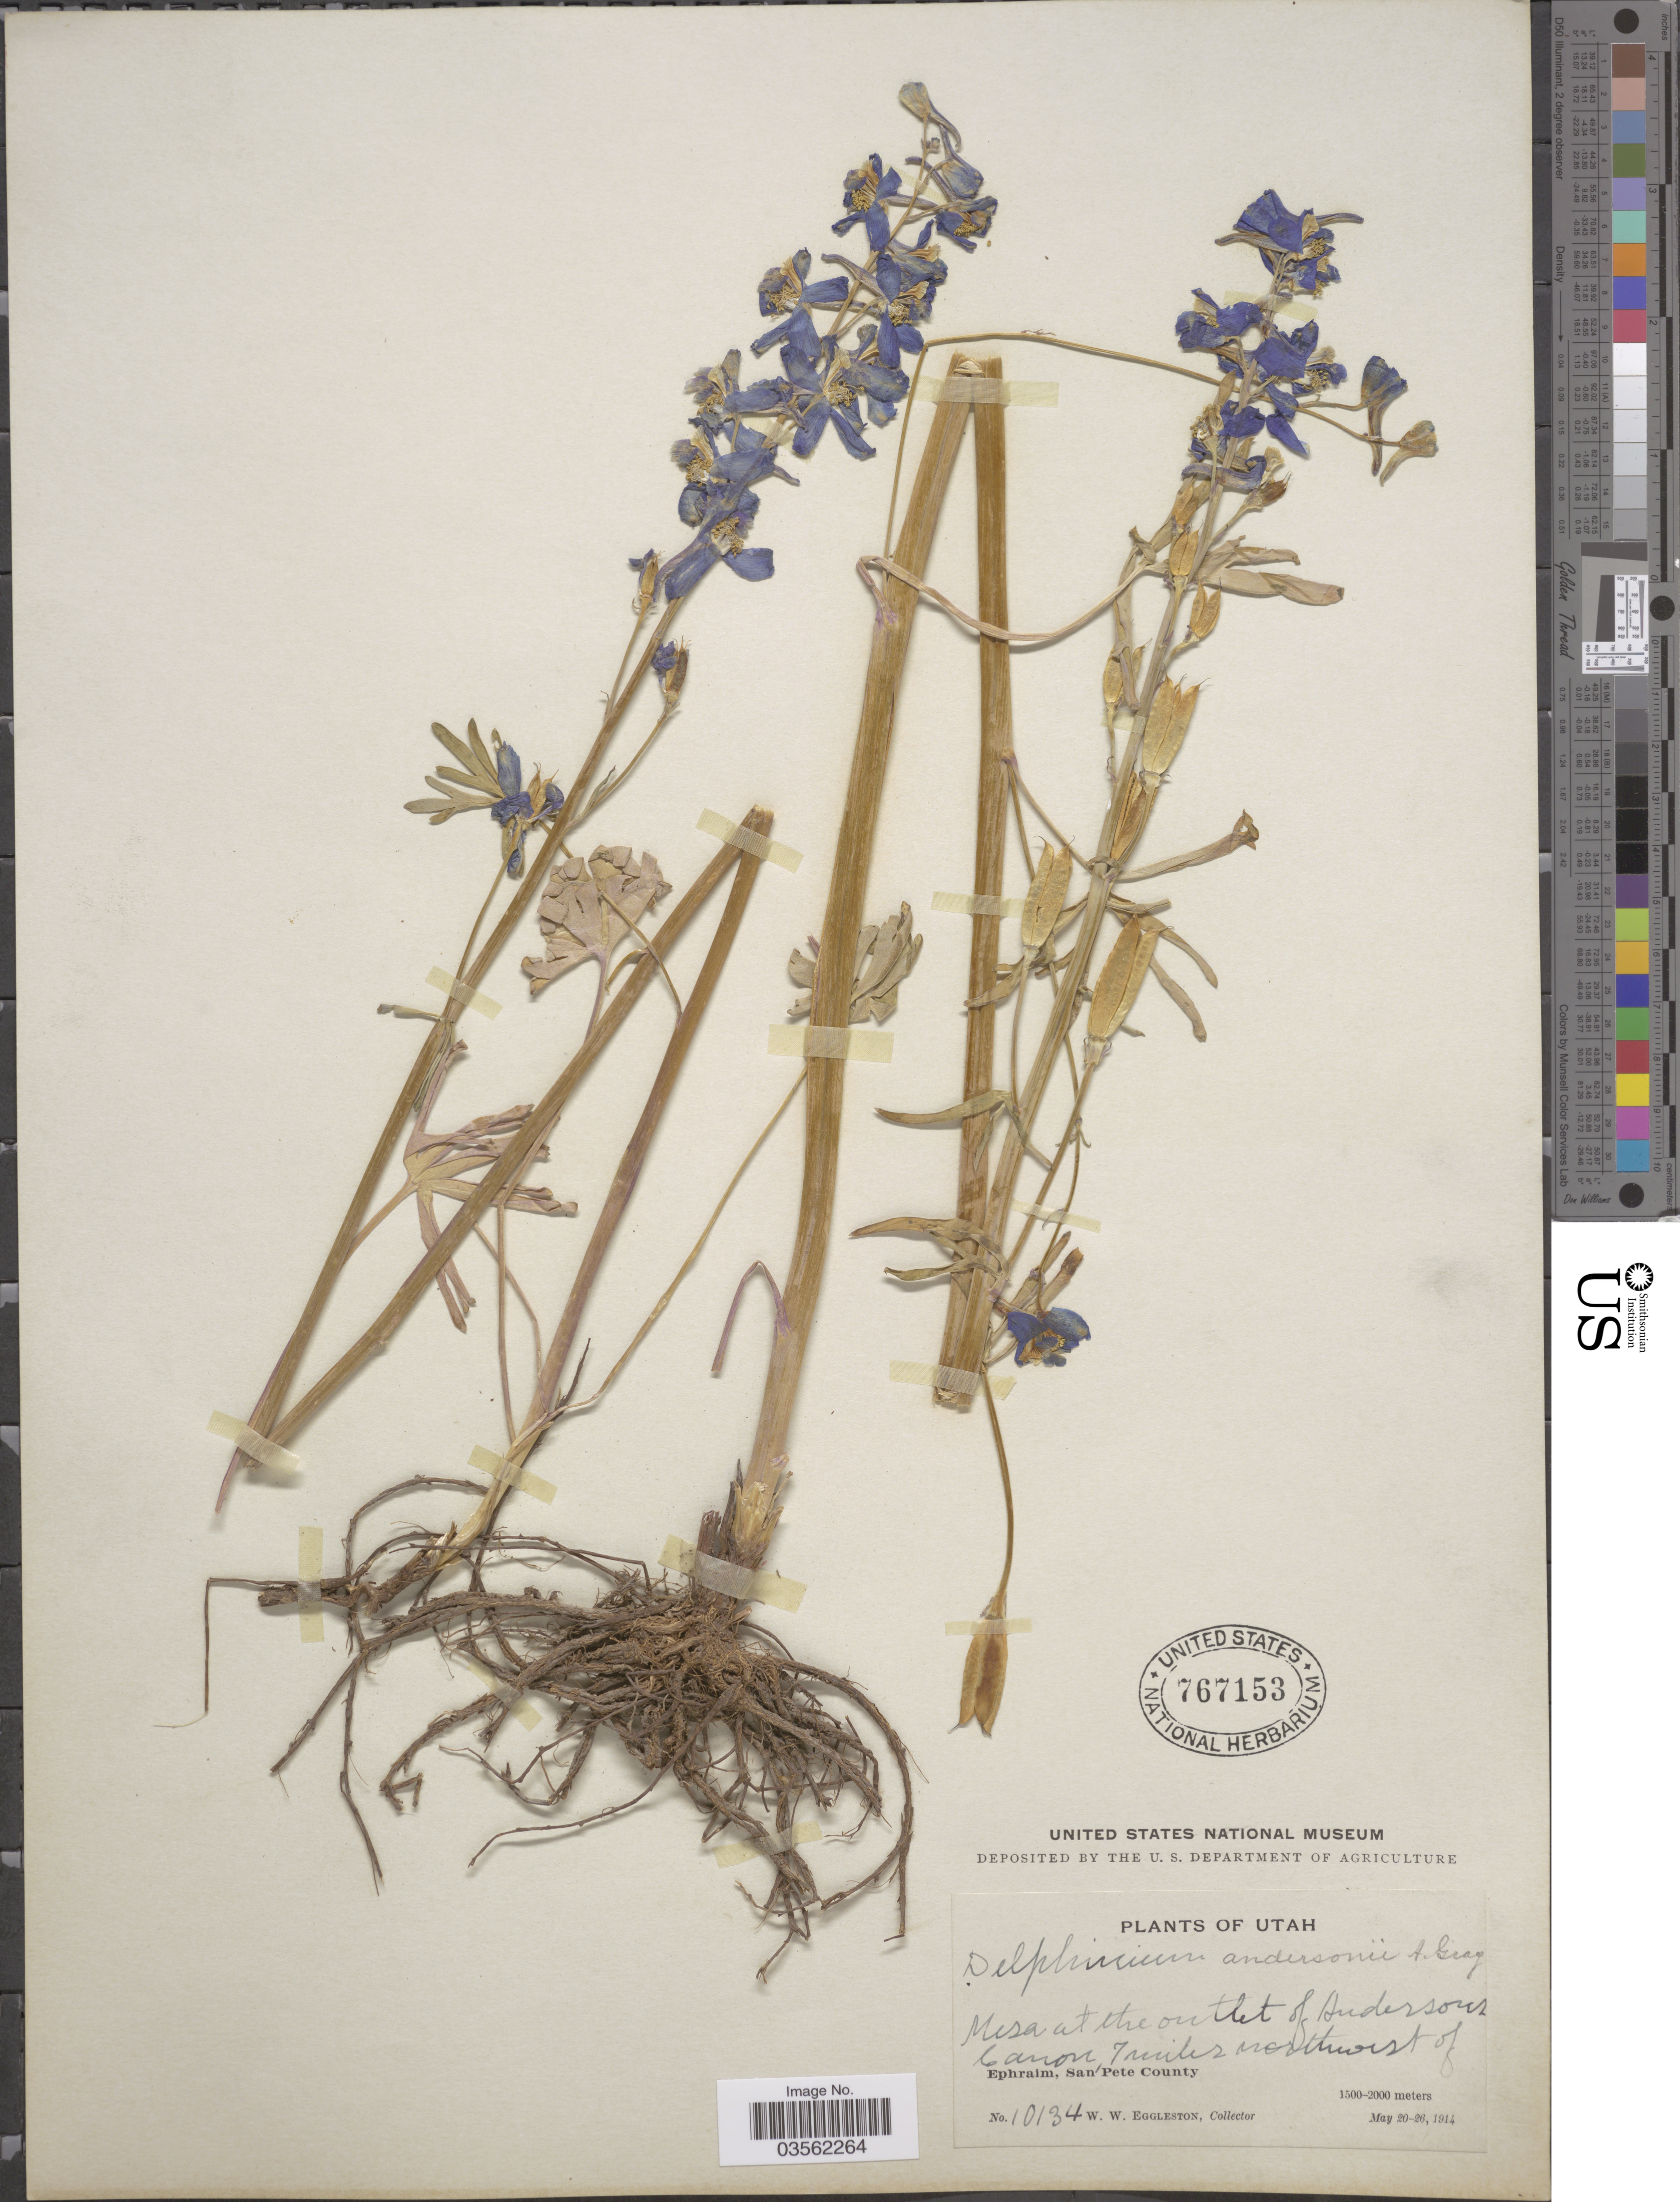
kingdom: Plantae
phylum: Tracheophyta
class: Magnoliopsida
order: Ranunculales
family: Ranunculaceae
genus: Delphinium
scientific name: Delphinium andersonii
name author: A. Gray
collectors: W. W. Eggleston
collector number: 10134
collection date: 1914-05-20/1914-05-26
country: United States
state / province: Utah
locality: Mesa at the outlet of Andersons Canon, 7 miles northwest of Ephraim, San Pete County.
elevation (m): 1500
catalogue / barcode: US 767153